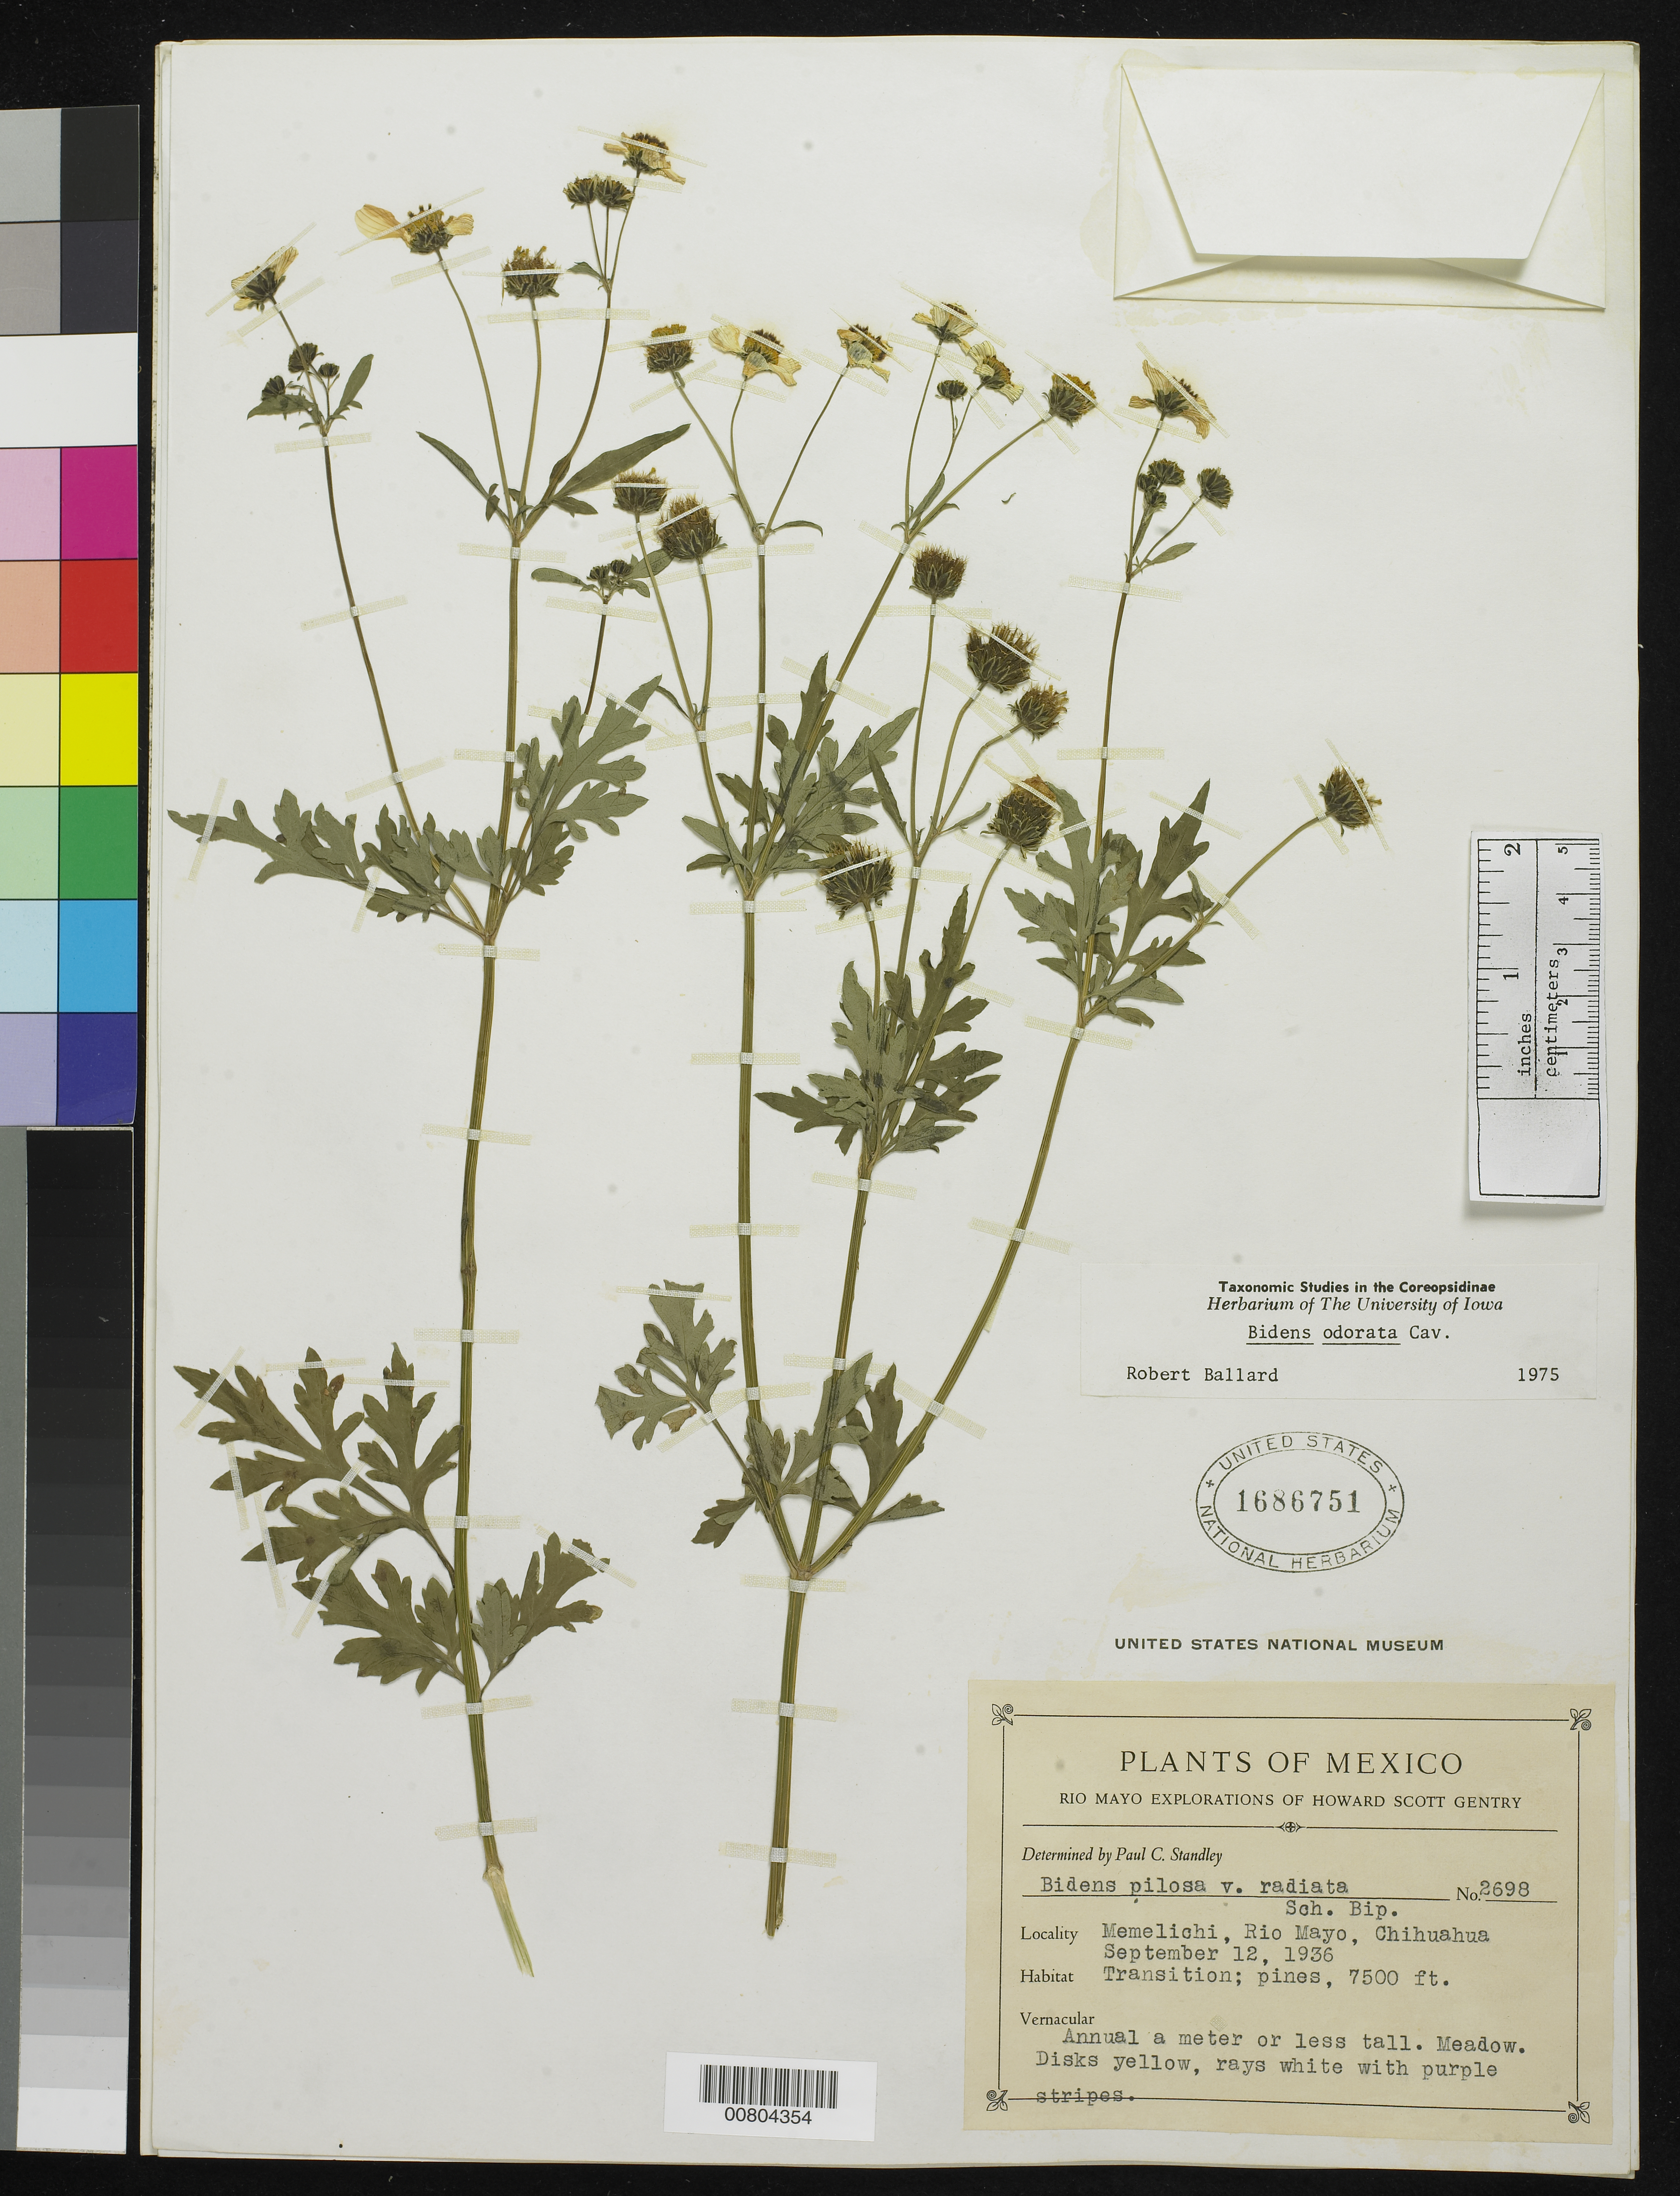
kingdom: Plantae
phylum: Tracheophyta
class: Magnoliopsida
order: Asterales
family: Asteraceae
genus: Bidens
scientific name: Bidens odorata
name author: Cav.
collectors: H. S. Gentry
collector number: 2698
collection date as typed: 12 Sep 1936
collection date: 1936-09-12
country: Mexico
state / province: Chihuahua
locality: Memelichi, Rio Mayo, Chihuahua.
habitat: Transition; pines.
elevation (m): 2286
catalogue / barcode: US 1686751